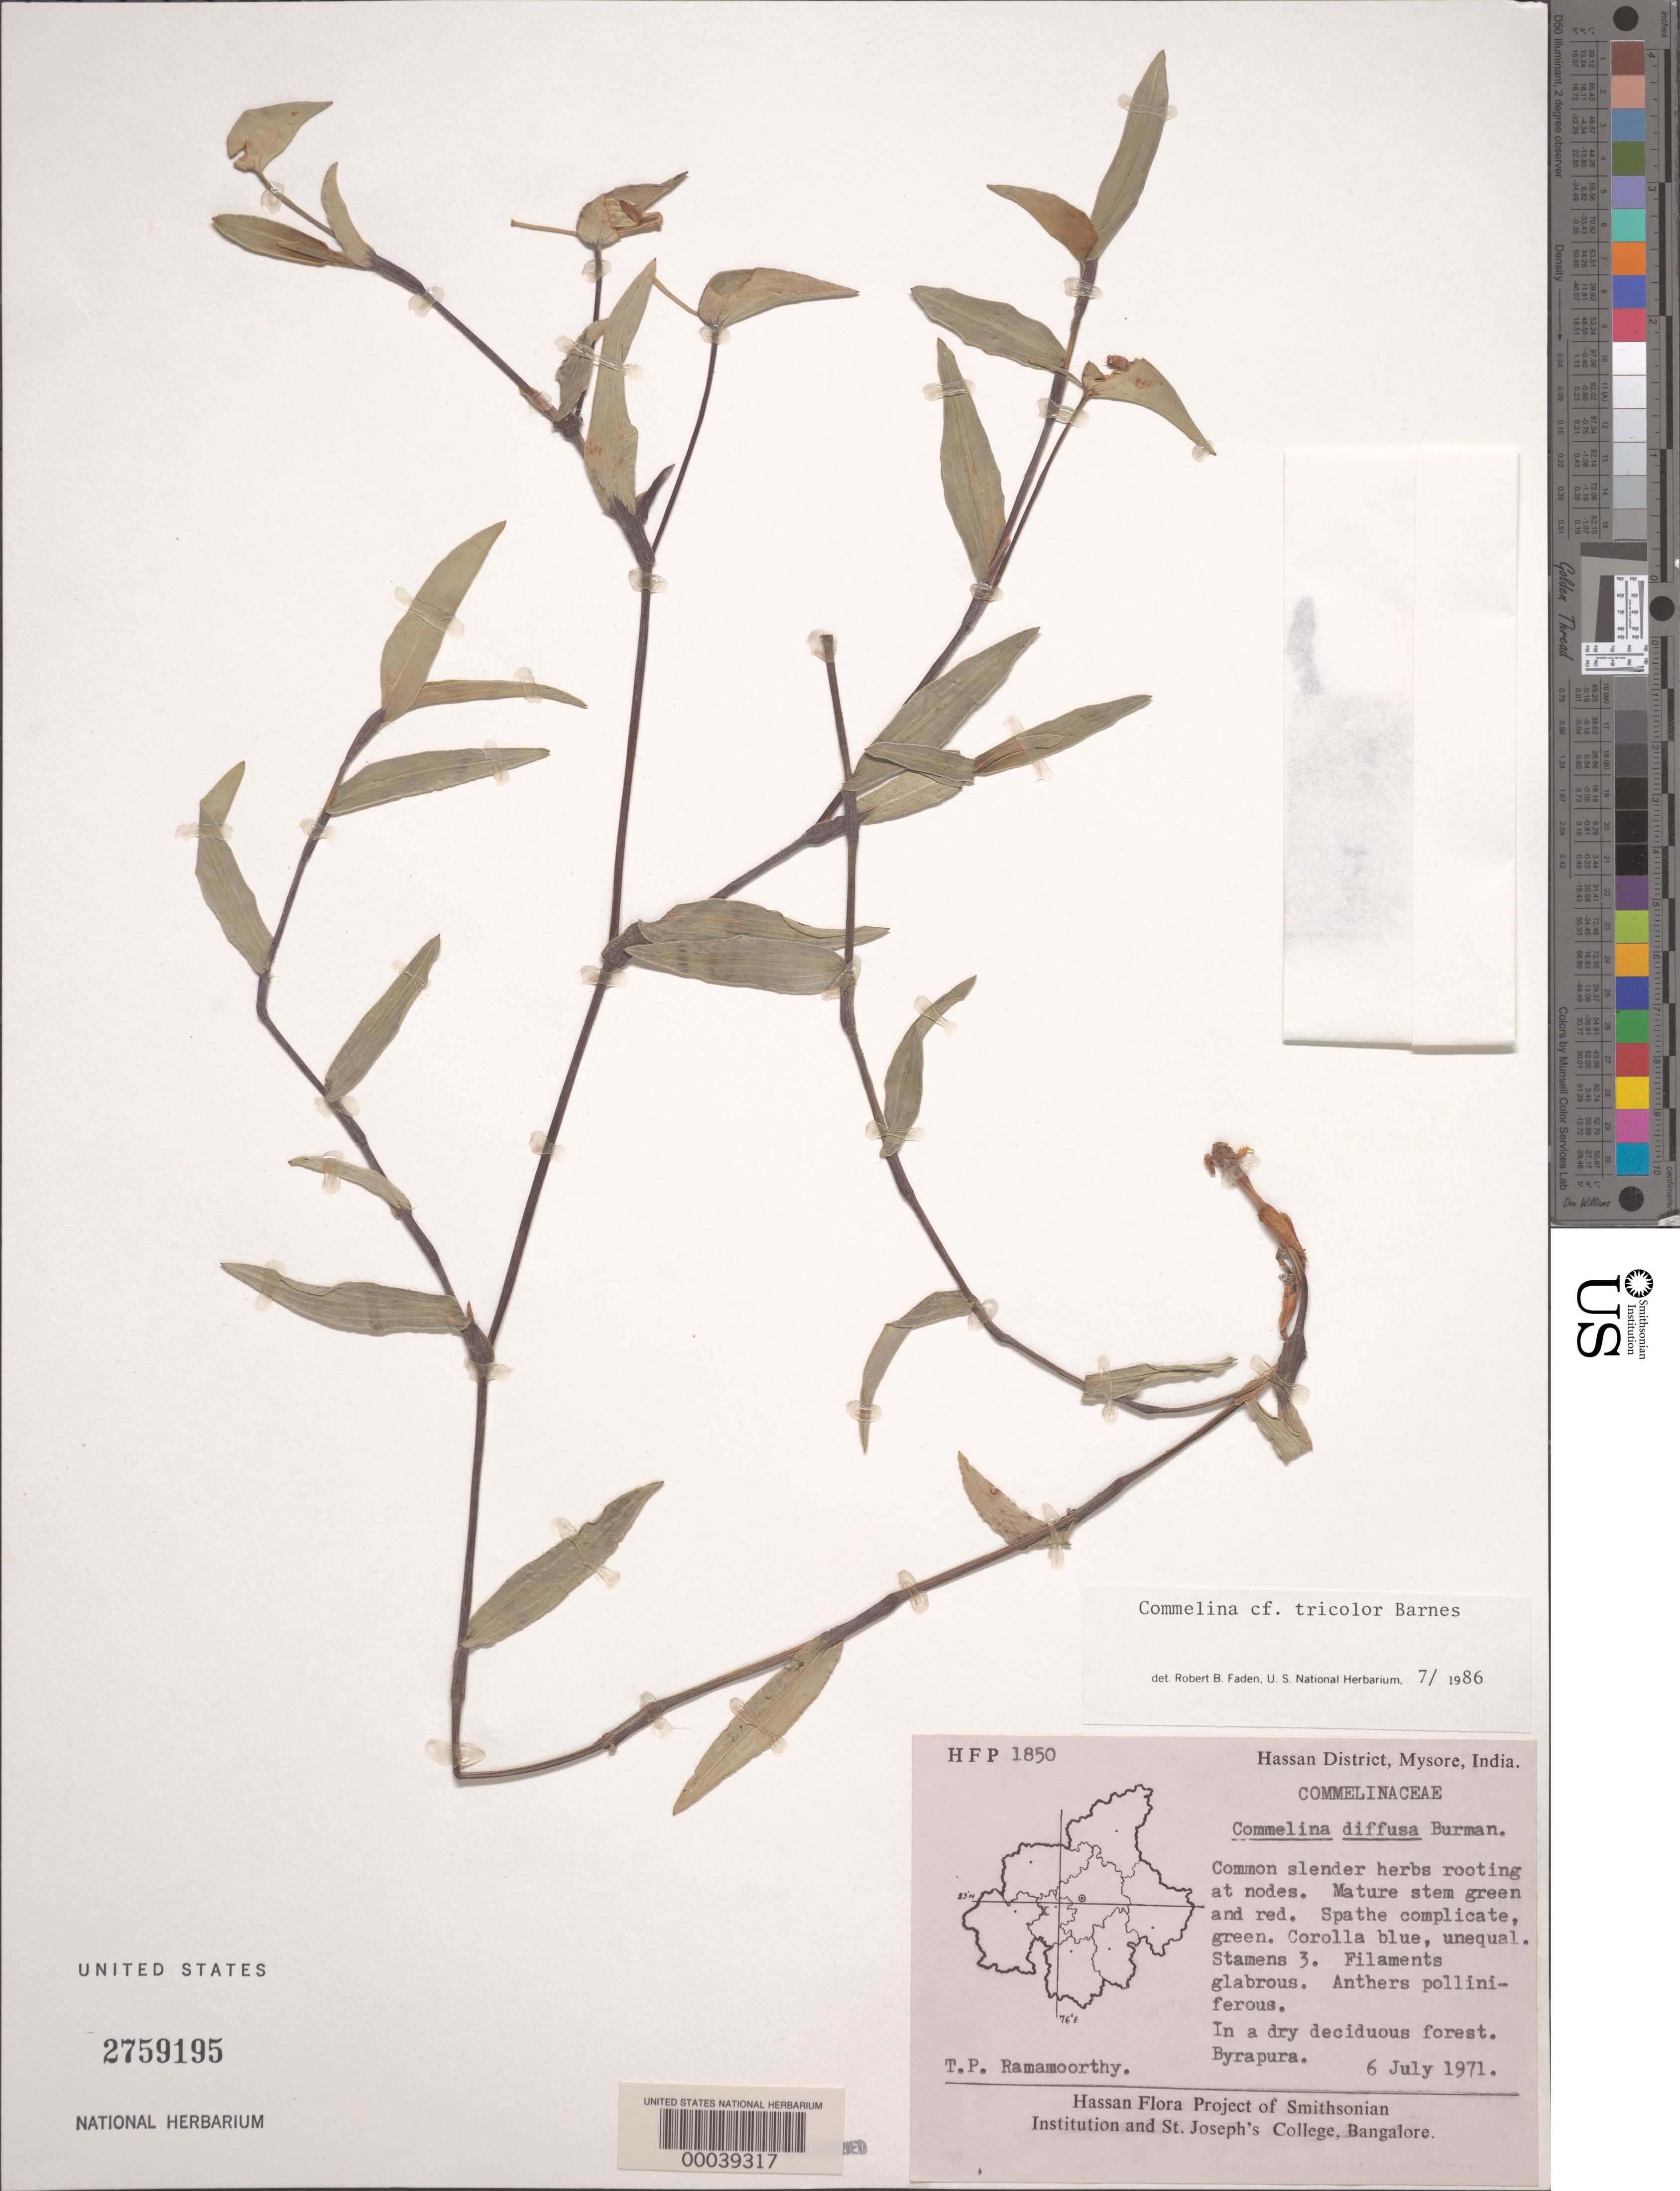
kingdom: Plantae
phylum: Tracheophyta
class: Liliopsida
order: Commelinales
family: Commelinaceae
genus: Commelina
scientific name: Commelina tricolor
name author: E. Barnes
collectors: T. P. Ramamoorthy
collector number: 1850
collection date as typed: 06 Jul 1971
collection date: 1971-07-06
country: India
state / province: Karnataka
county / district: Hassan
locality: Byrapura, mysore state [mysore state = karnataka.]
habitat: Dry, deciduous forest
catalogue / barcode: US 2759195